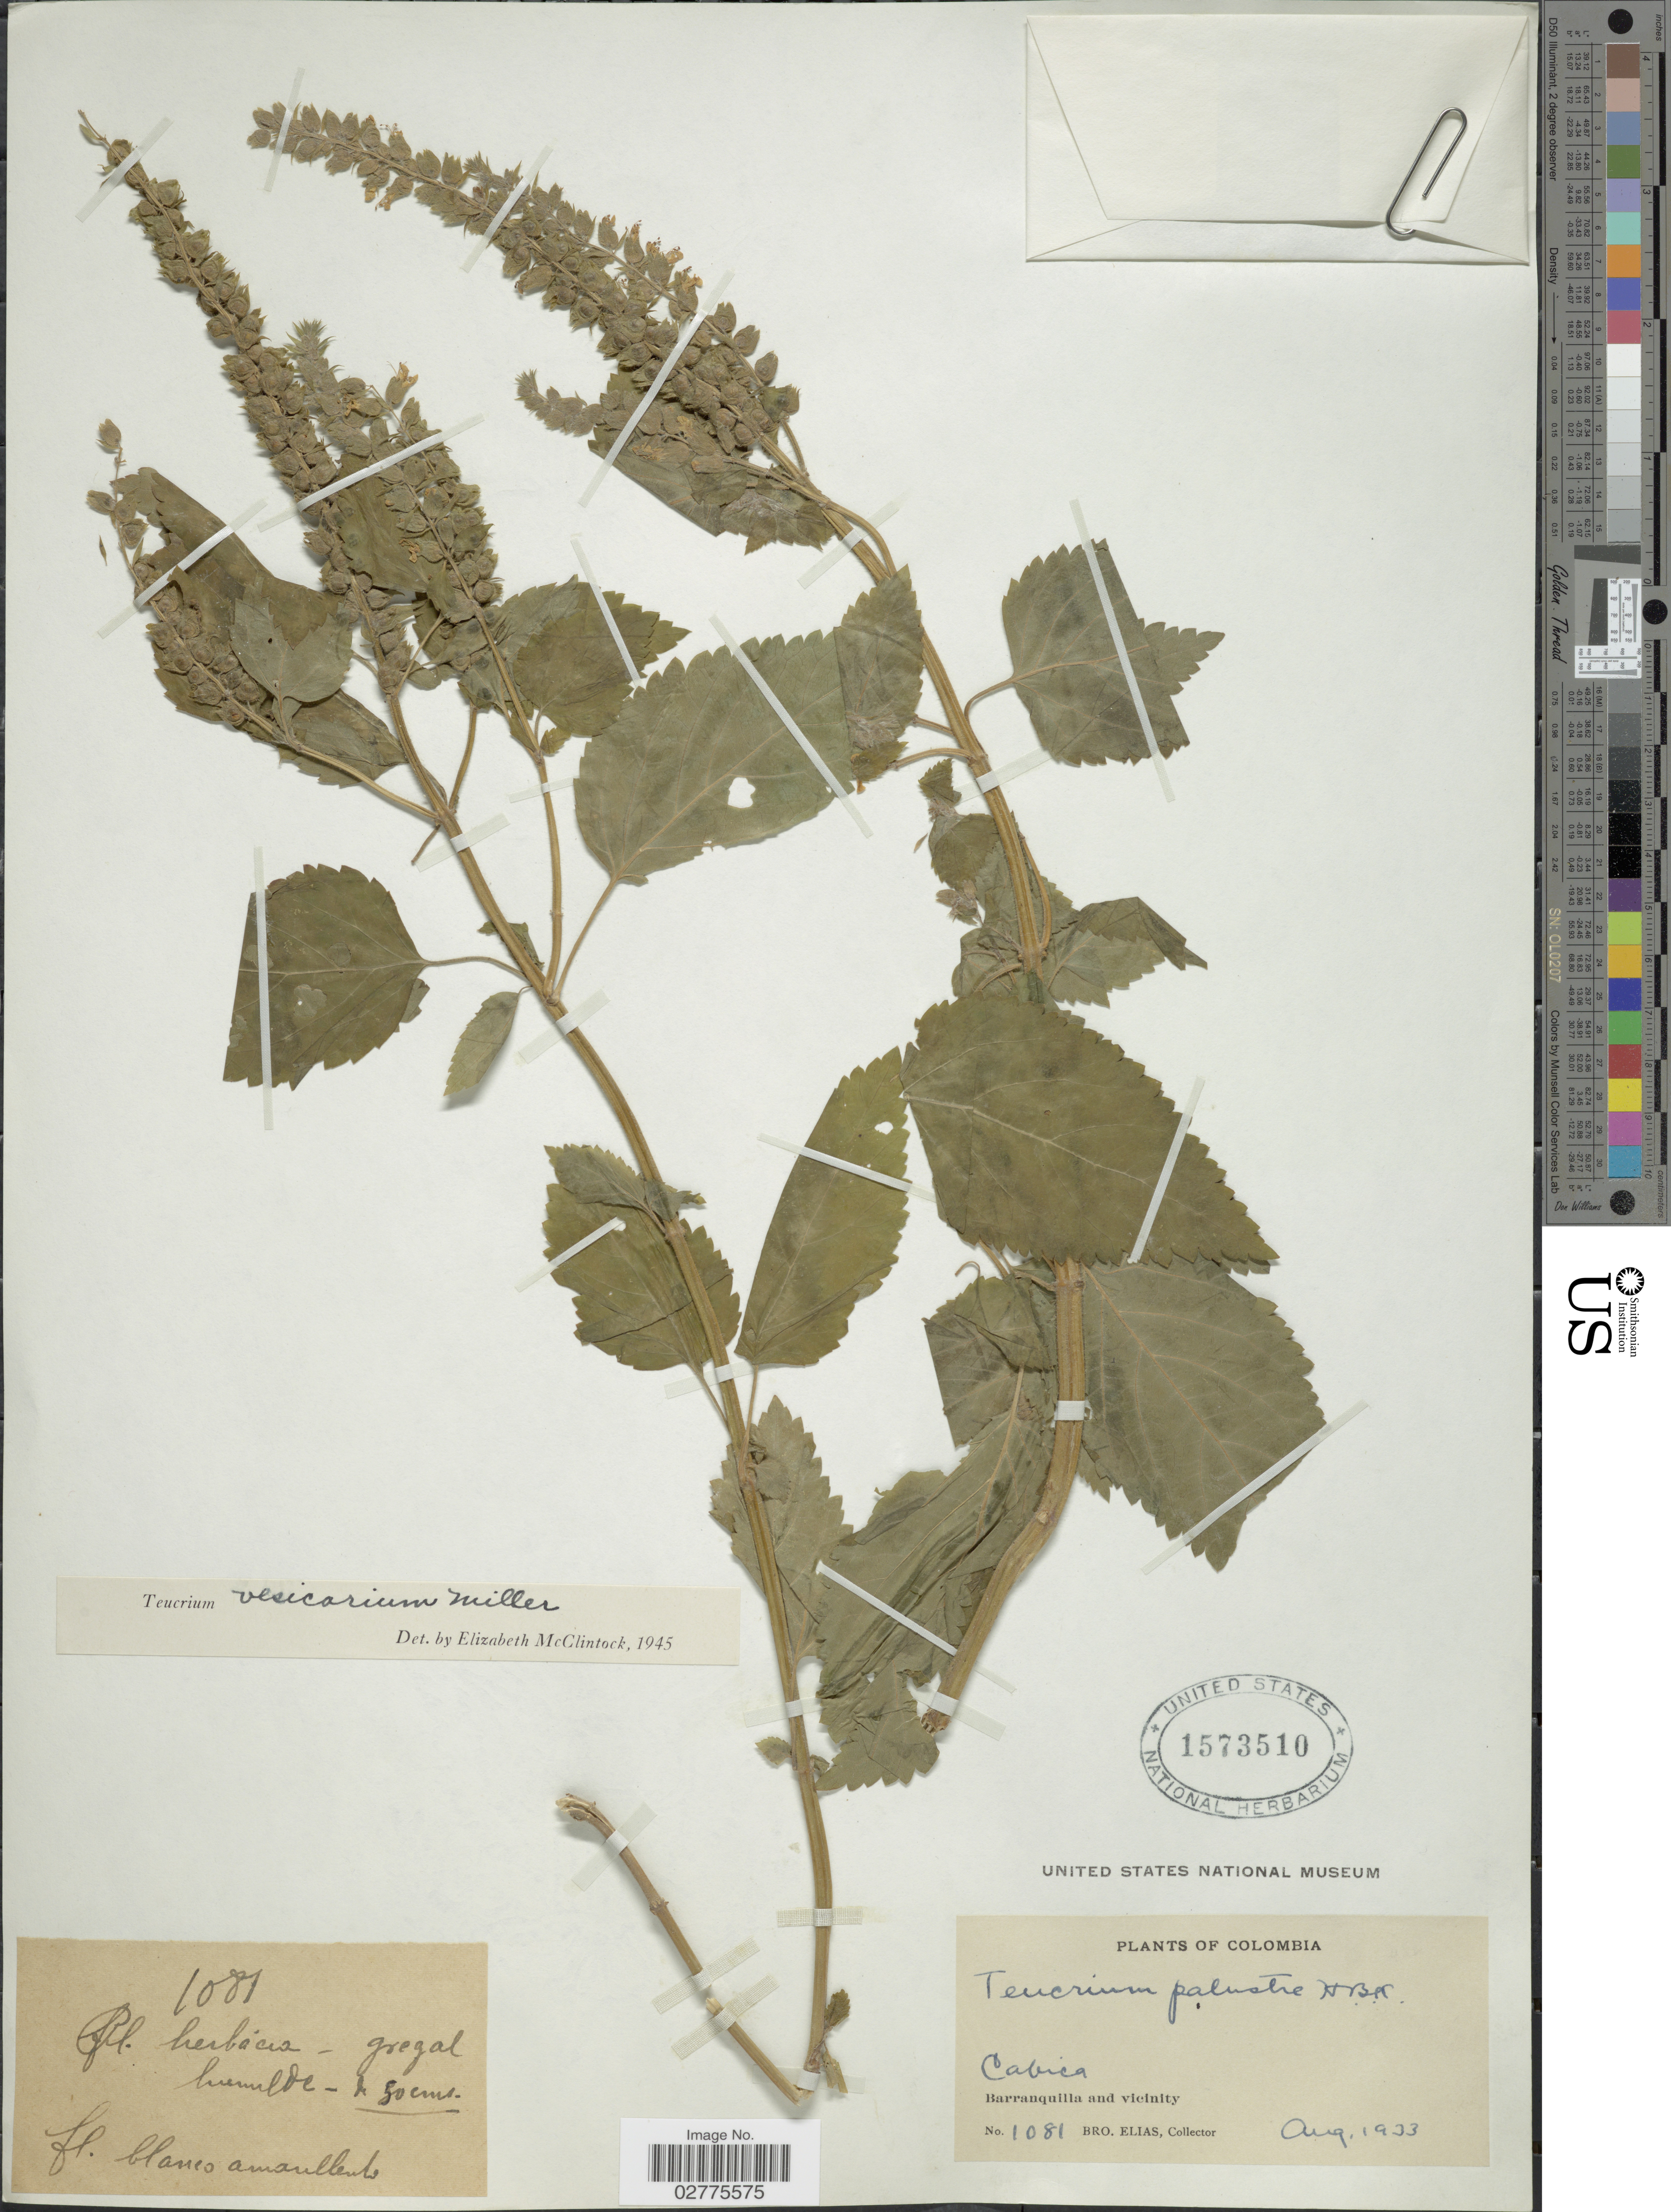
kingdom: Plantae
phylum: Tracheophyta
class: Magnoliopsida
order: Lamiales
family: Lamiaceae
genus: Teucrium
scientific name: Teucrium vesicarium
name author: Mill.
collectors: Bro. Elias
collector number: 1081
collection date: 1933-08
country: Colombia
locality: Cabica, Barranquilla and vicinity.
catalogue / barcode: US 1573510